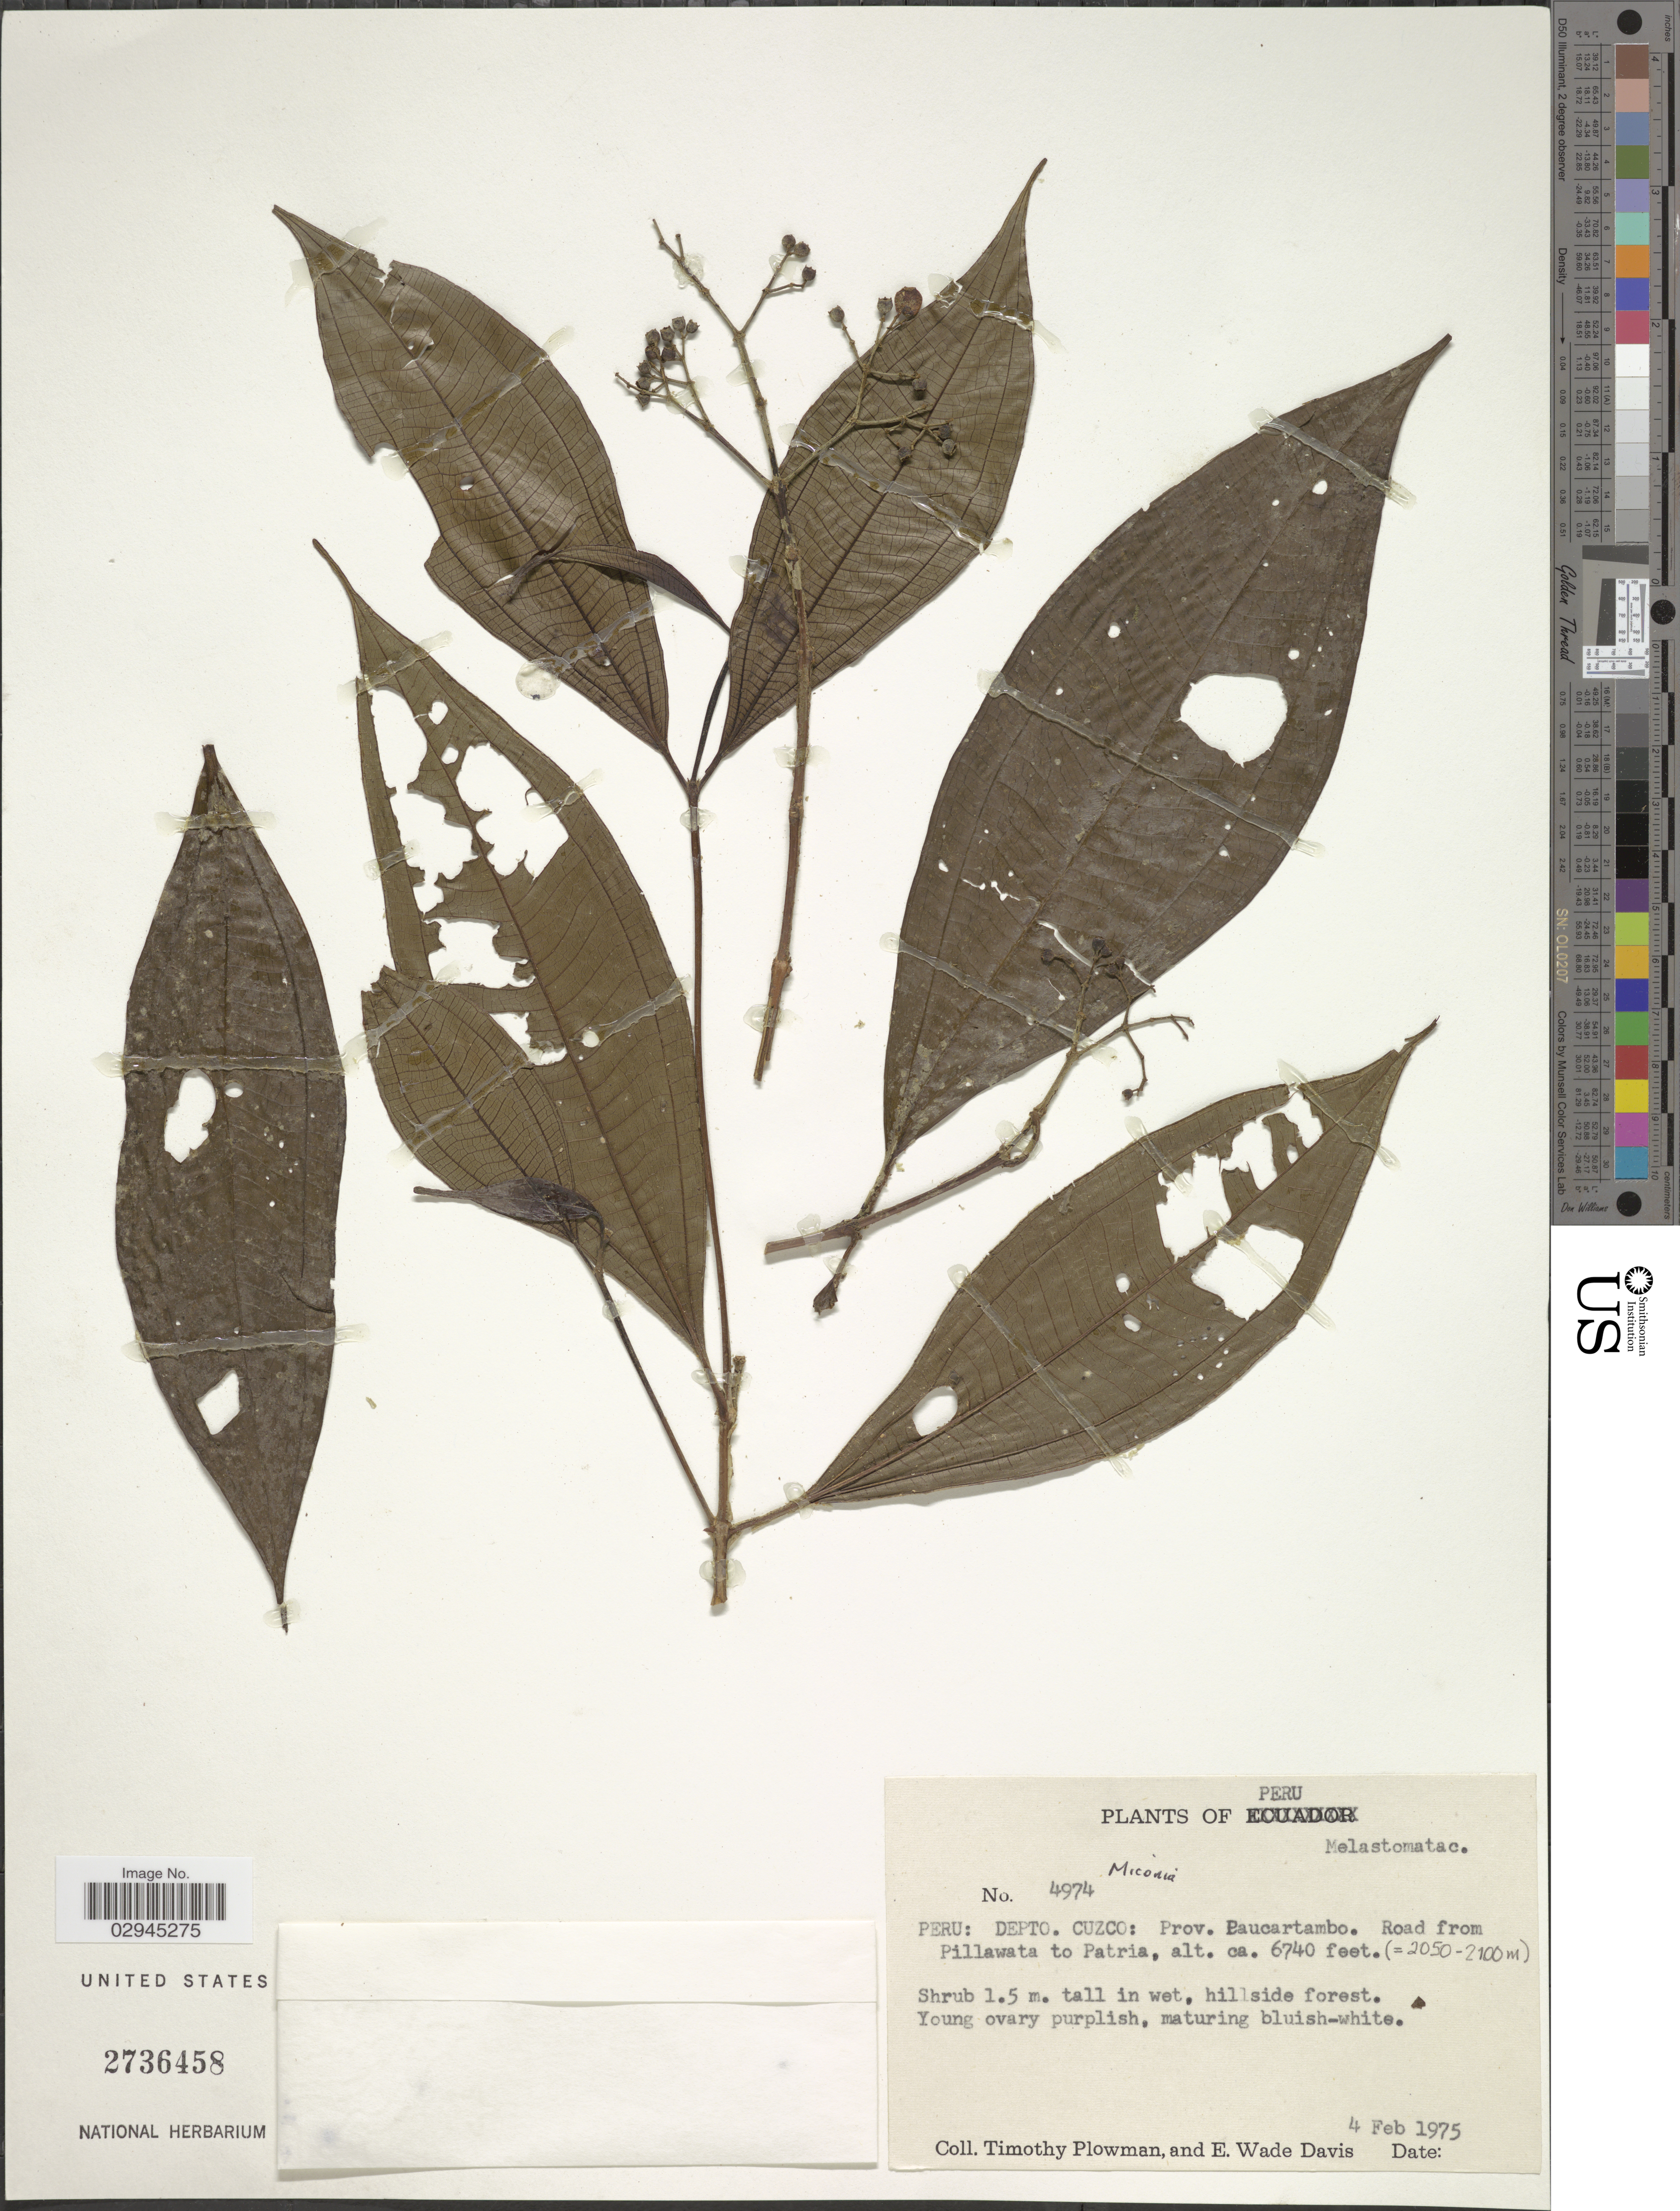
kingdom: Plantae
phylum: Tracheophyta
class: Magnoliopsida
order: Myrtales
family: Melastomataceae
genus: Miconia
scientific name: Miconia sp.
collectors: T. Plowman & E. W. Davis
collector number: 4974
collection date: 1975-02-04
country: Peru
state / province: Cusco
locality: Dept. Cuzco: Prov. Baucartambo. Road from Pillawata to Patrica.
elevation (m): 2054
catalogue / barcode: US 2736458